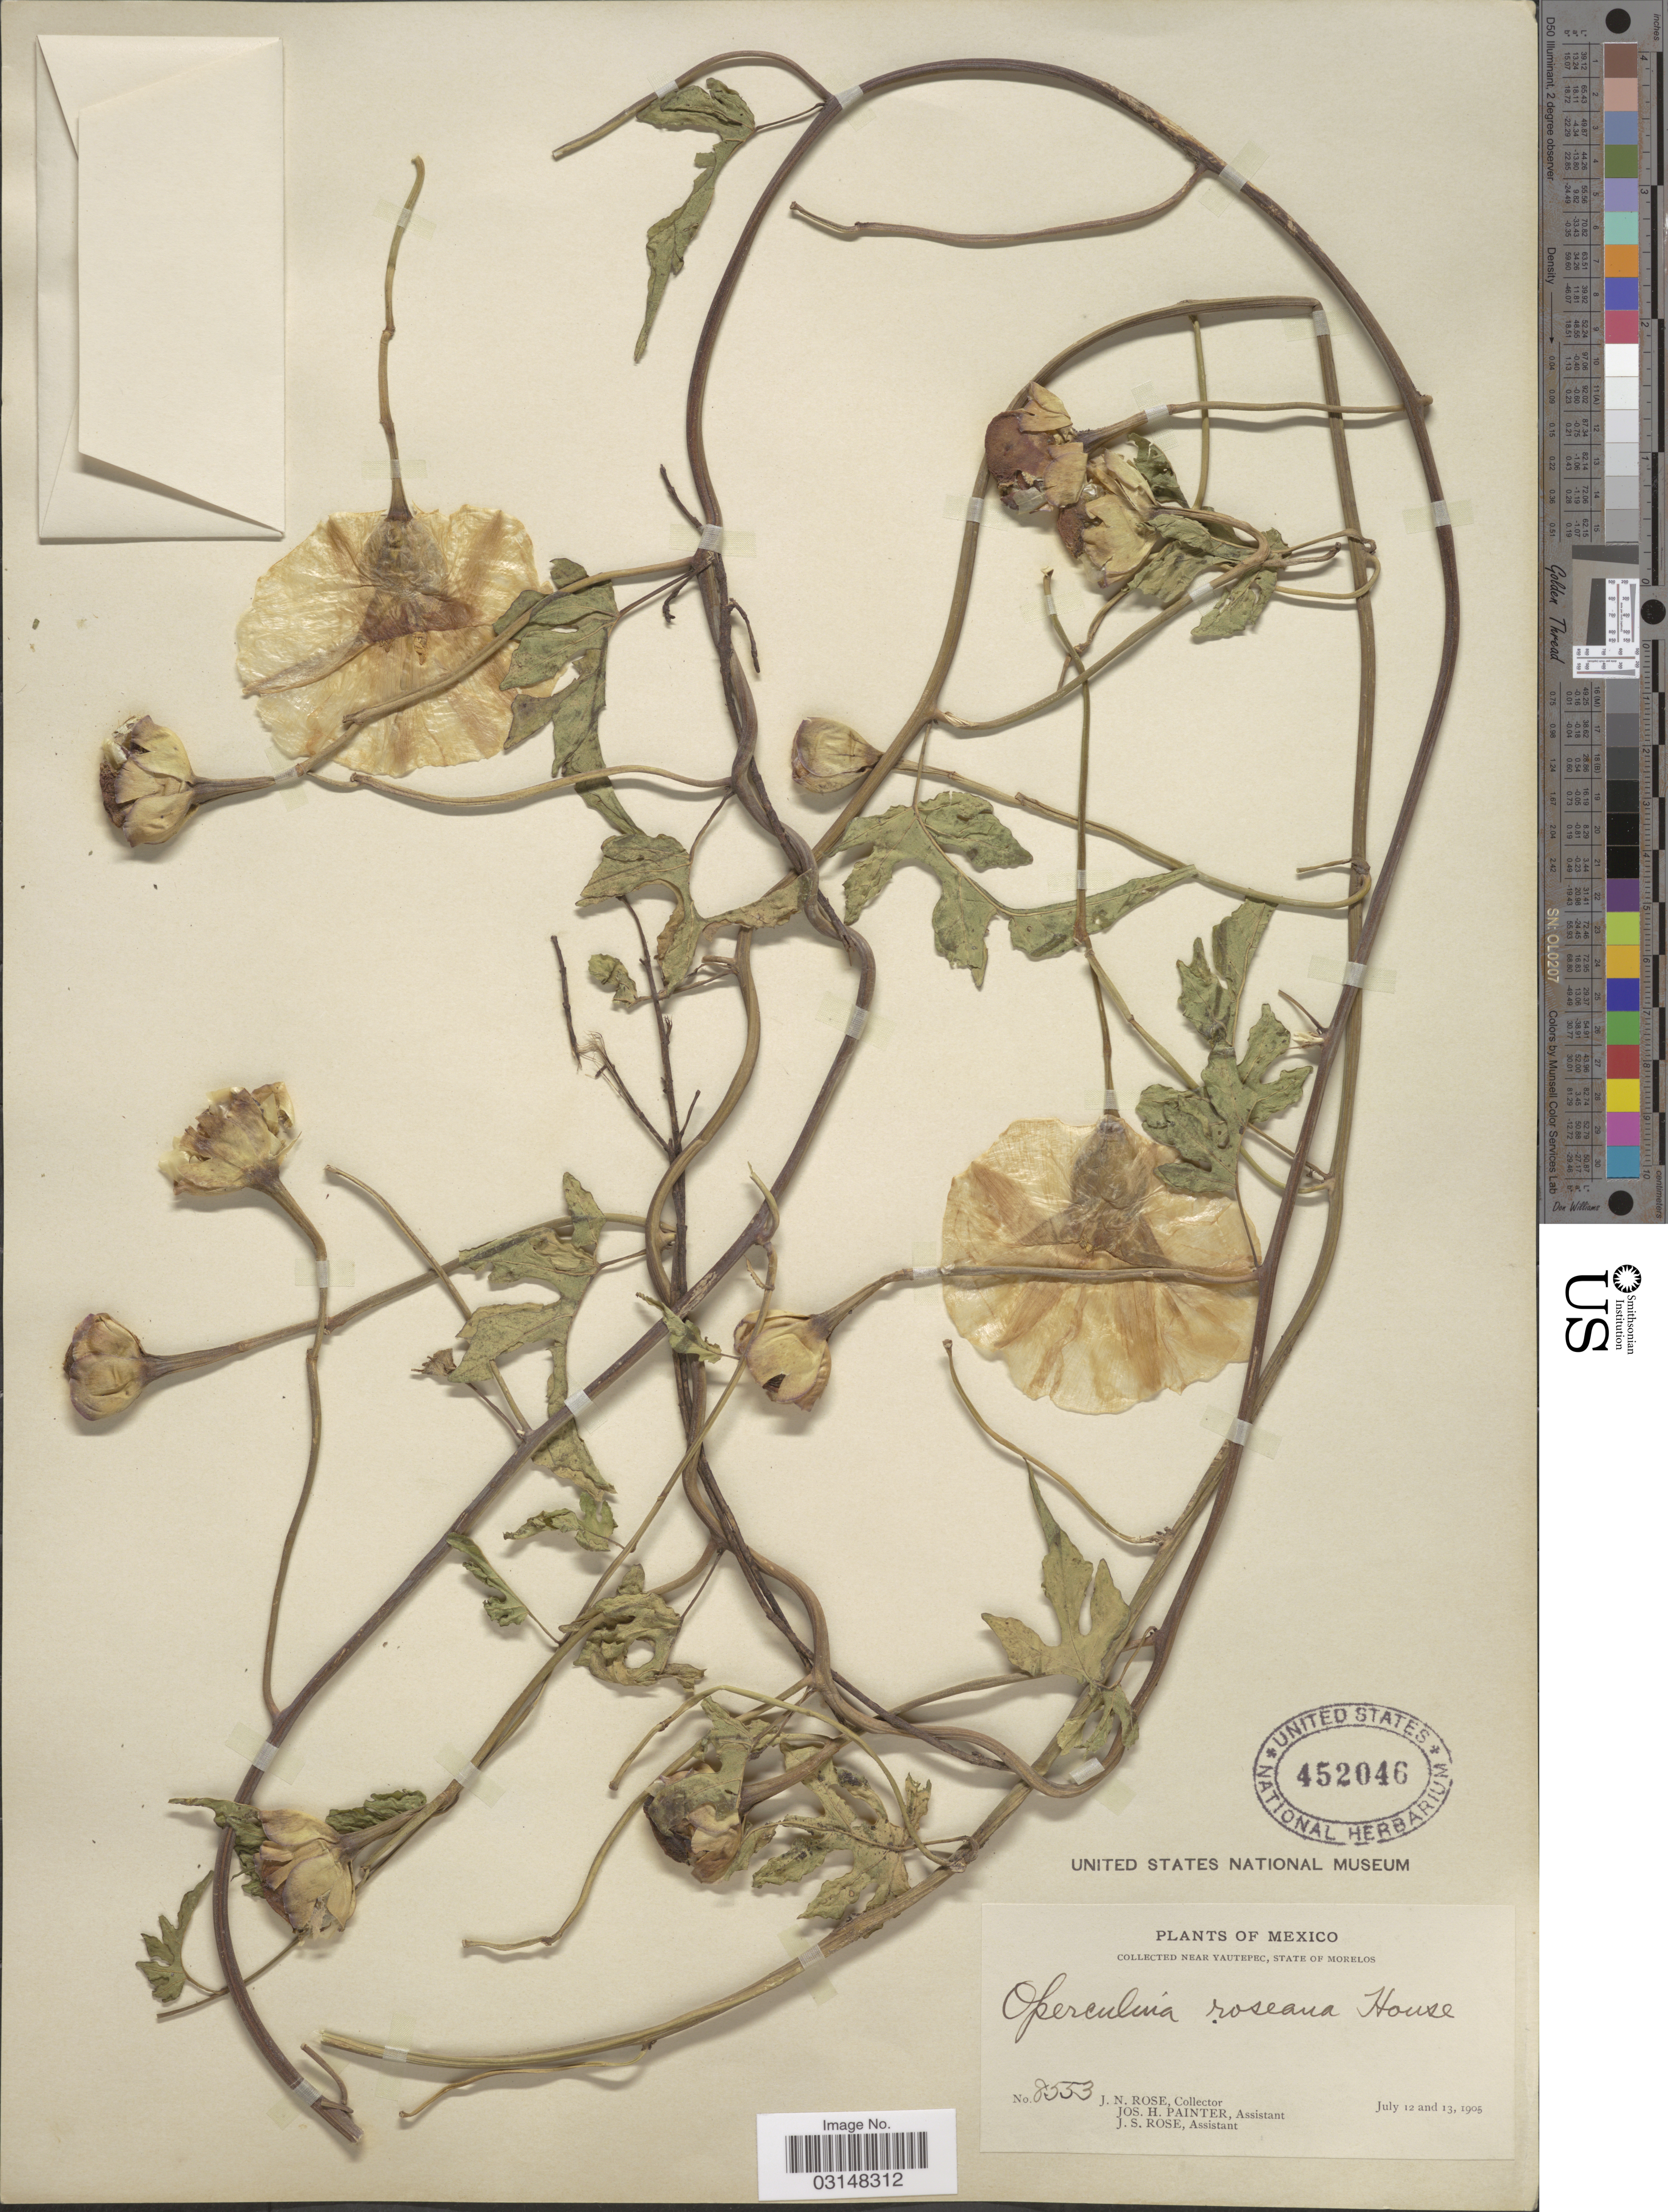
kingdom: Plantae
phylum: Tracheophyta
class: Magnoliopsida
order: Solanales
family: Convolvulaceae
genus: Operculina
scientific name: Operculina roseana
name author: House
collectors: J. N. Rose, J. H. Painter & J. S. Rose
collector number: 8553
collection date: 1905-07-12/1905-07-13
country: Mexico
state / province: Morelos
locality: Near Yautepec.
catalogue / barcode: US 452046